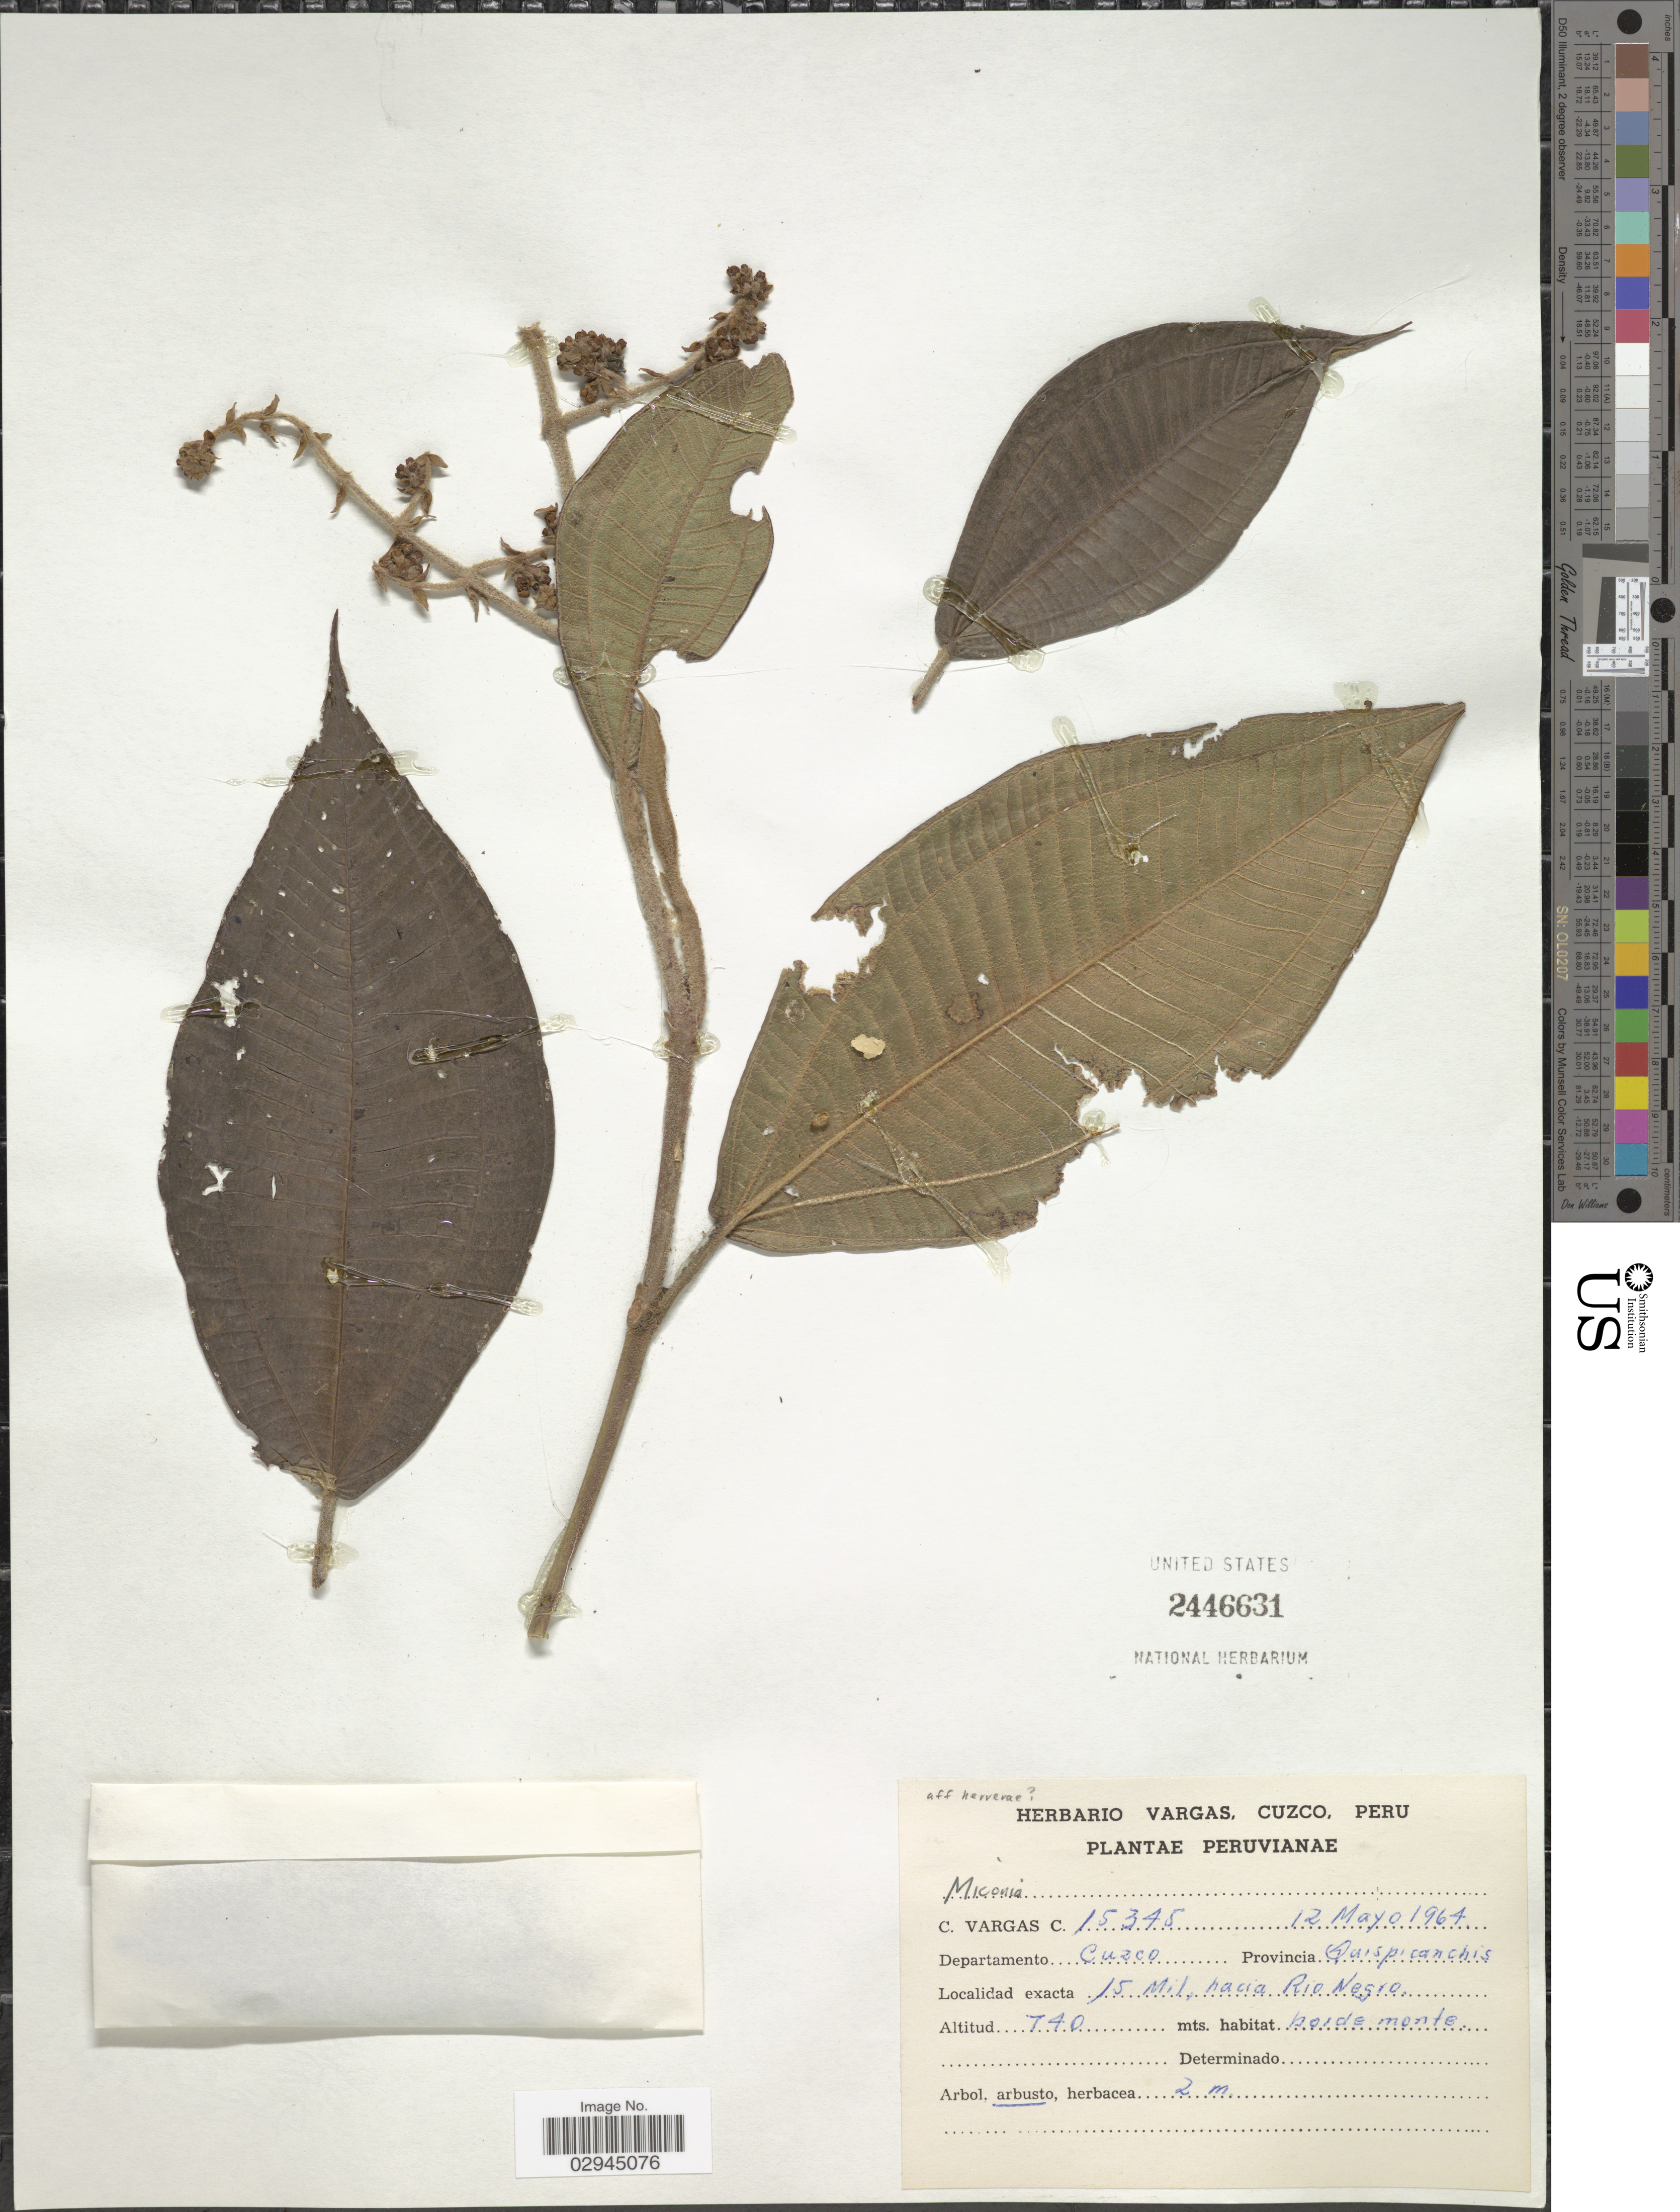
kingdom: Plantae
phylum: Tracheophyta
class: Magnoliopsida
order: Myrtales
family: Melastomataceae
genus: Miconia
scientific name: Miconia sp.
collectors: C. Vargas Calderón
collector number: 15345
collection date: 1964-05-12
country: Peru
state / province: Cusco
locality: Departamento Cuzco. Provincia Quispicanchis. 15 Mil, hacia Rio Negro.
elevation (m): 740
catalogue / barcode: US 2446631